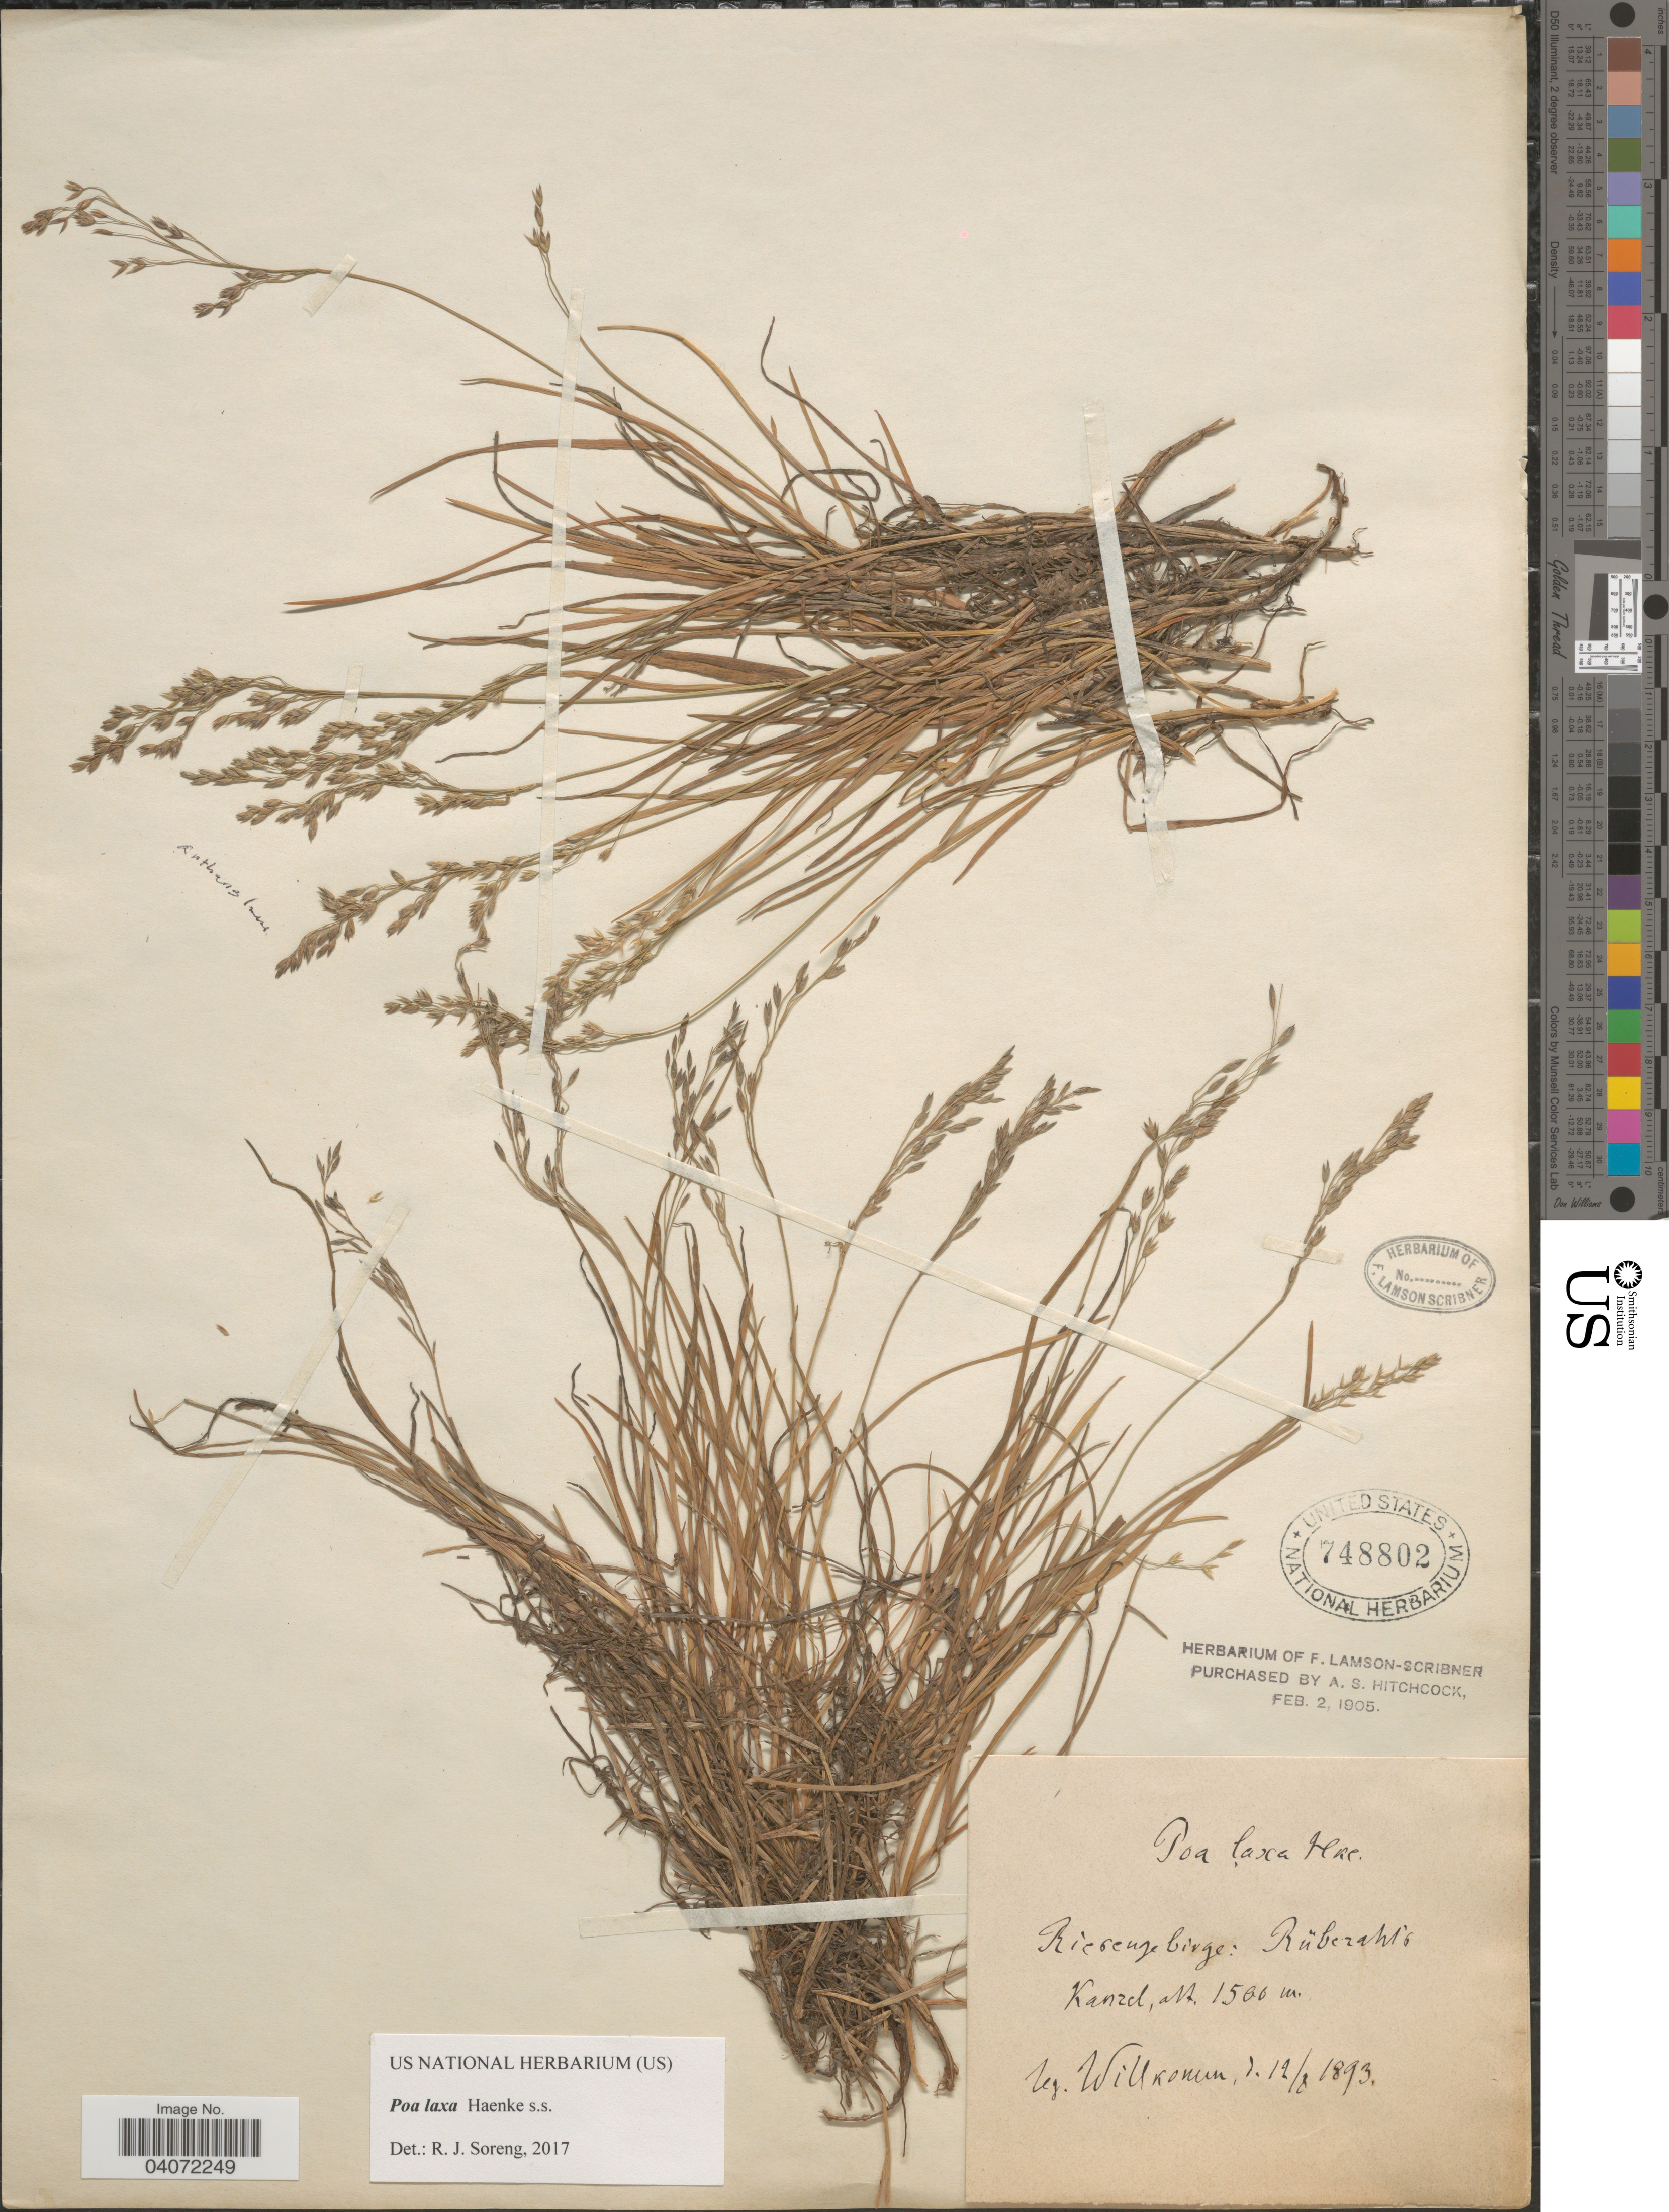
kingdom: Plantae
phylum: Tracheophyta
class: Liliopsida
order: Poales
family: Poaceae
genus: Poa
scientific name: Poa laxa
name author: Haenke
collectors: -. Willkomm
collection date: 1893-03-12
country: Poland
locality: Riesengebirge: Rüberachts Kanzel.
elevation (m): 1500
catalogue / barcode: US 748802